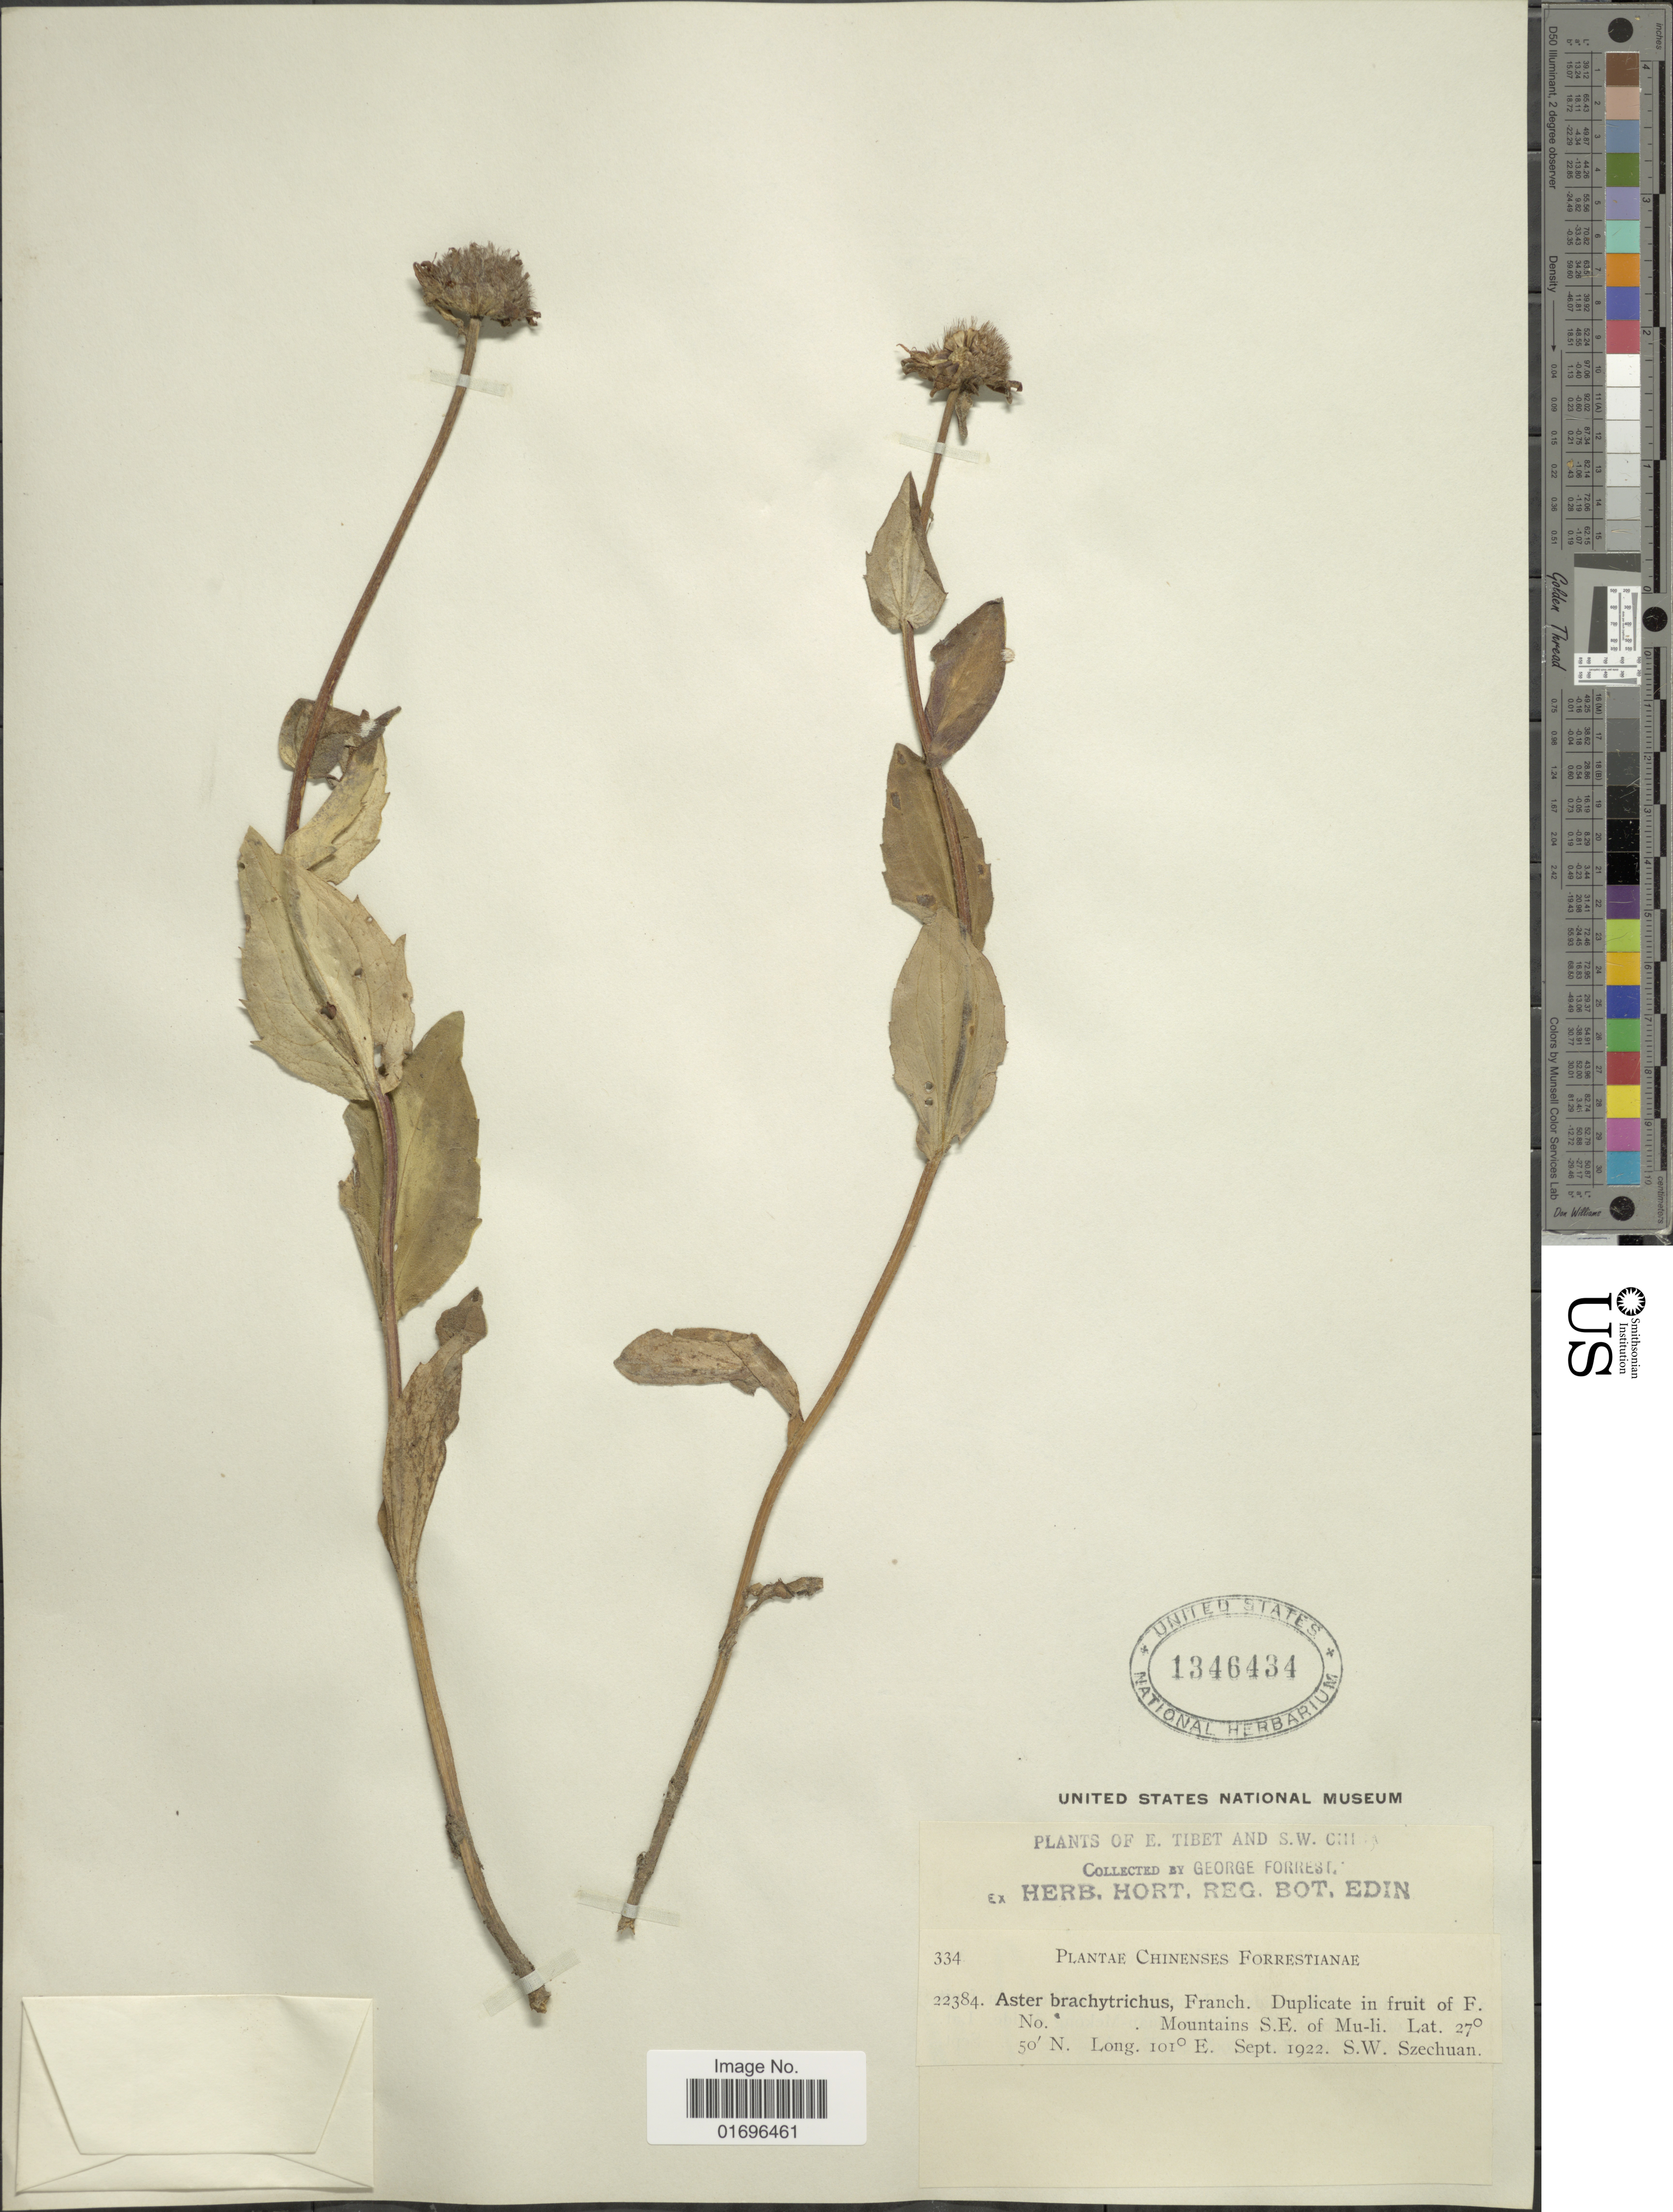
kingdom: Plantae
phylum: Tracheophyta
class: Magnoliopsida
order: Asterales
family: Asteraceae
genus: Aster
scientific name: Aster brachytrichus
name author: Franch.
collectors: G. Forrest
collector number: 22384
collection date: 1922-09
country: China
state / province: Sichuan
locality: E. Tibet and S.W. China. Mountains S.E. of Mu-li. S.W. Szechuan.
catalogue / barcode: US 1346434